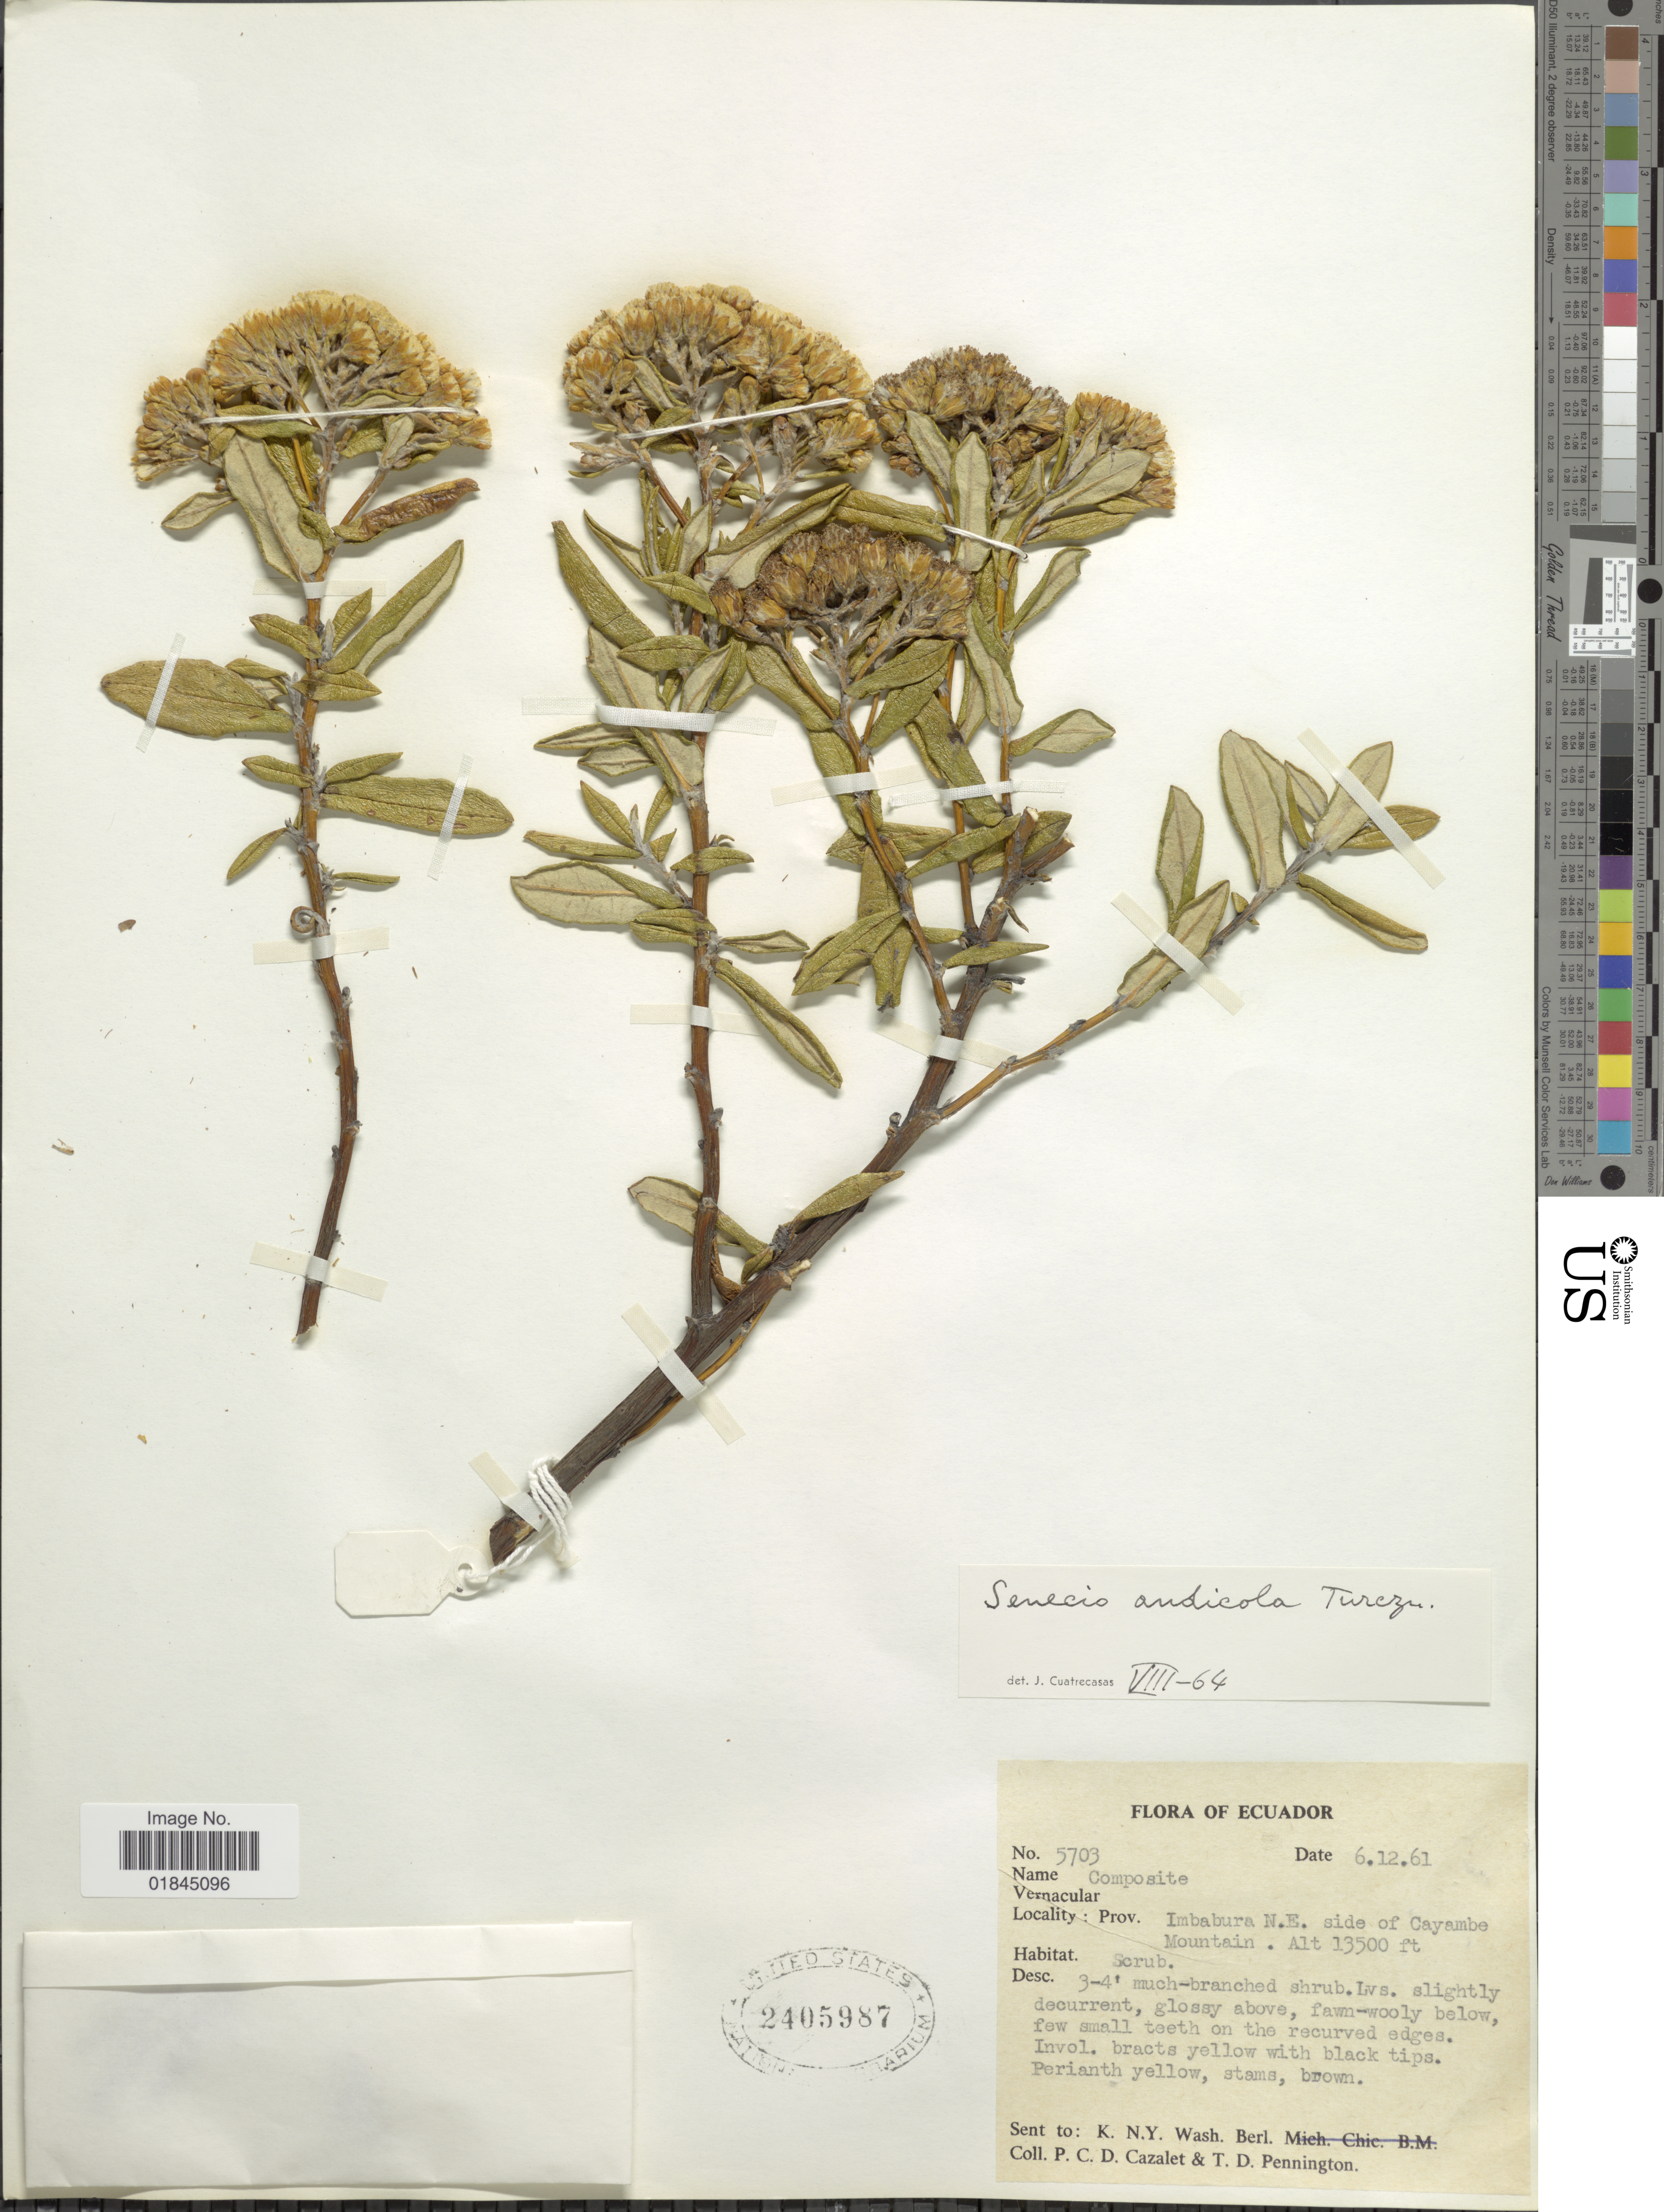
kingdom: Plantae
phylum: Tracheophyta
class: Magnoliopsida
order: Asterales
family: Asteraceae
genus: Pentacalia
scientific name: Pentacalia andicola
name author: (Turcz.) Cuatrec.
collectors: P. C. D. Cazalet & T. D. Pennington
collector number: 5703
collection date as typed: Transcribed d/m/y: 6/12/61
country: Ecuador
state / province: Imbabura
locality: N.E. side of Cayambe Mountain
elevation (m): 4115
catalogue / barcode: US 2405987